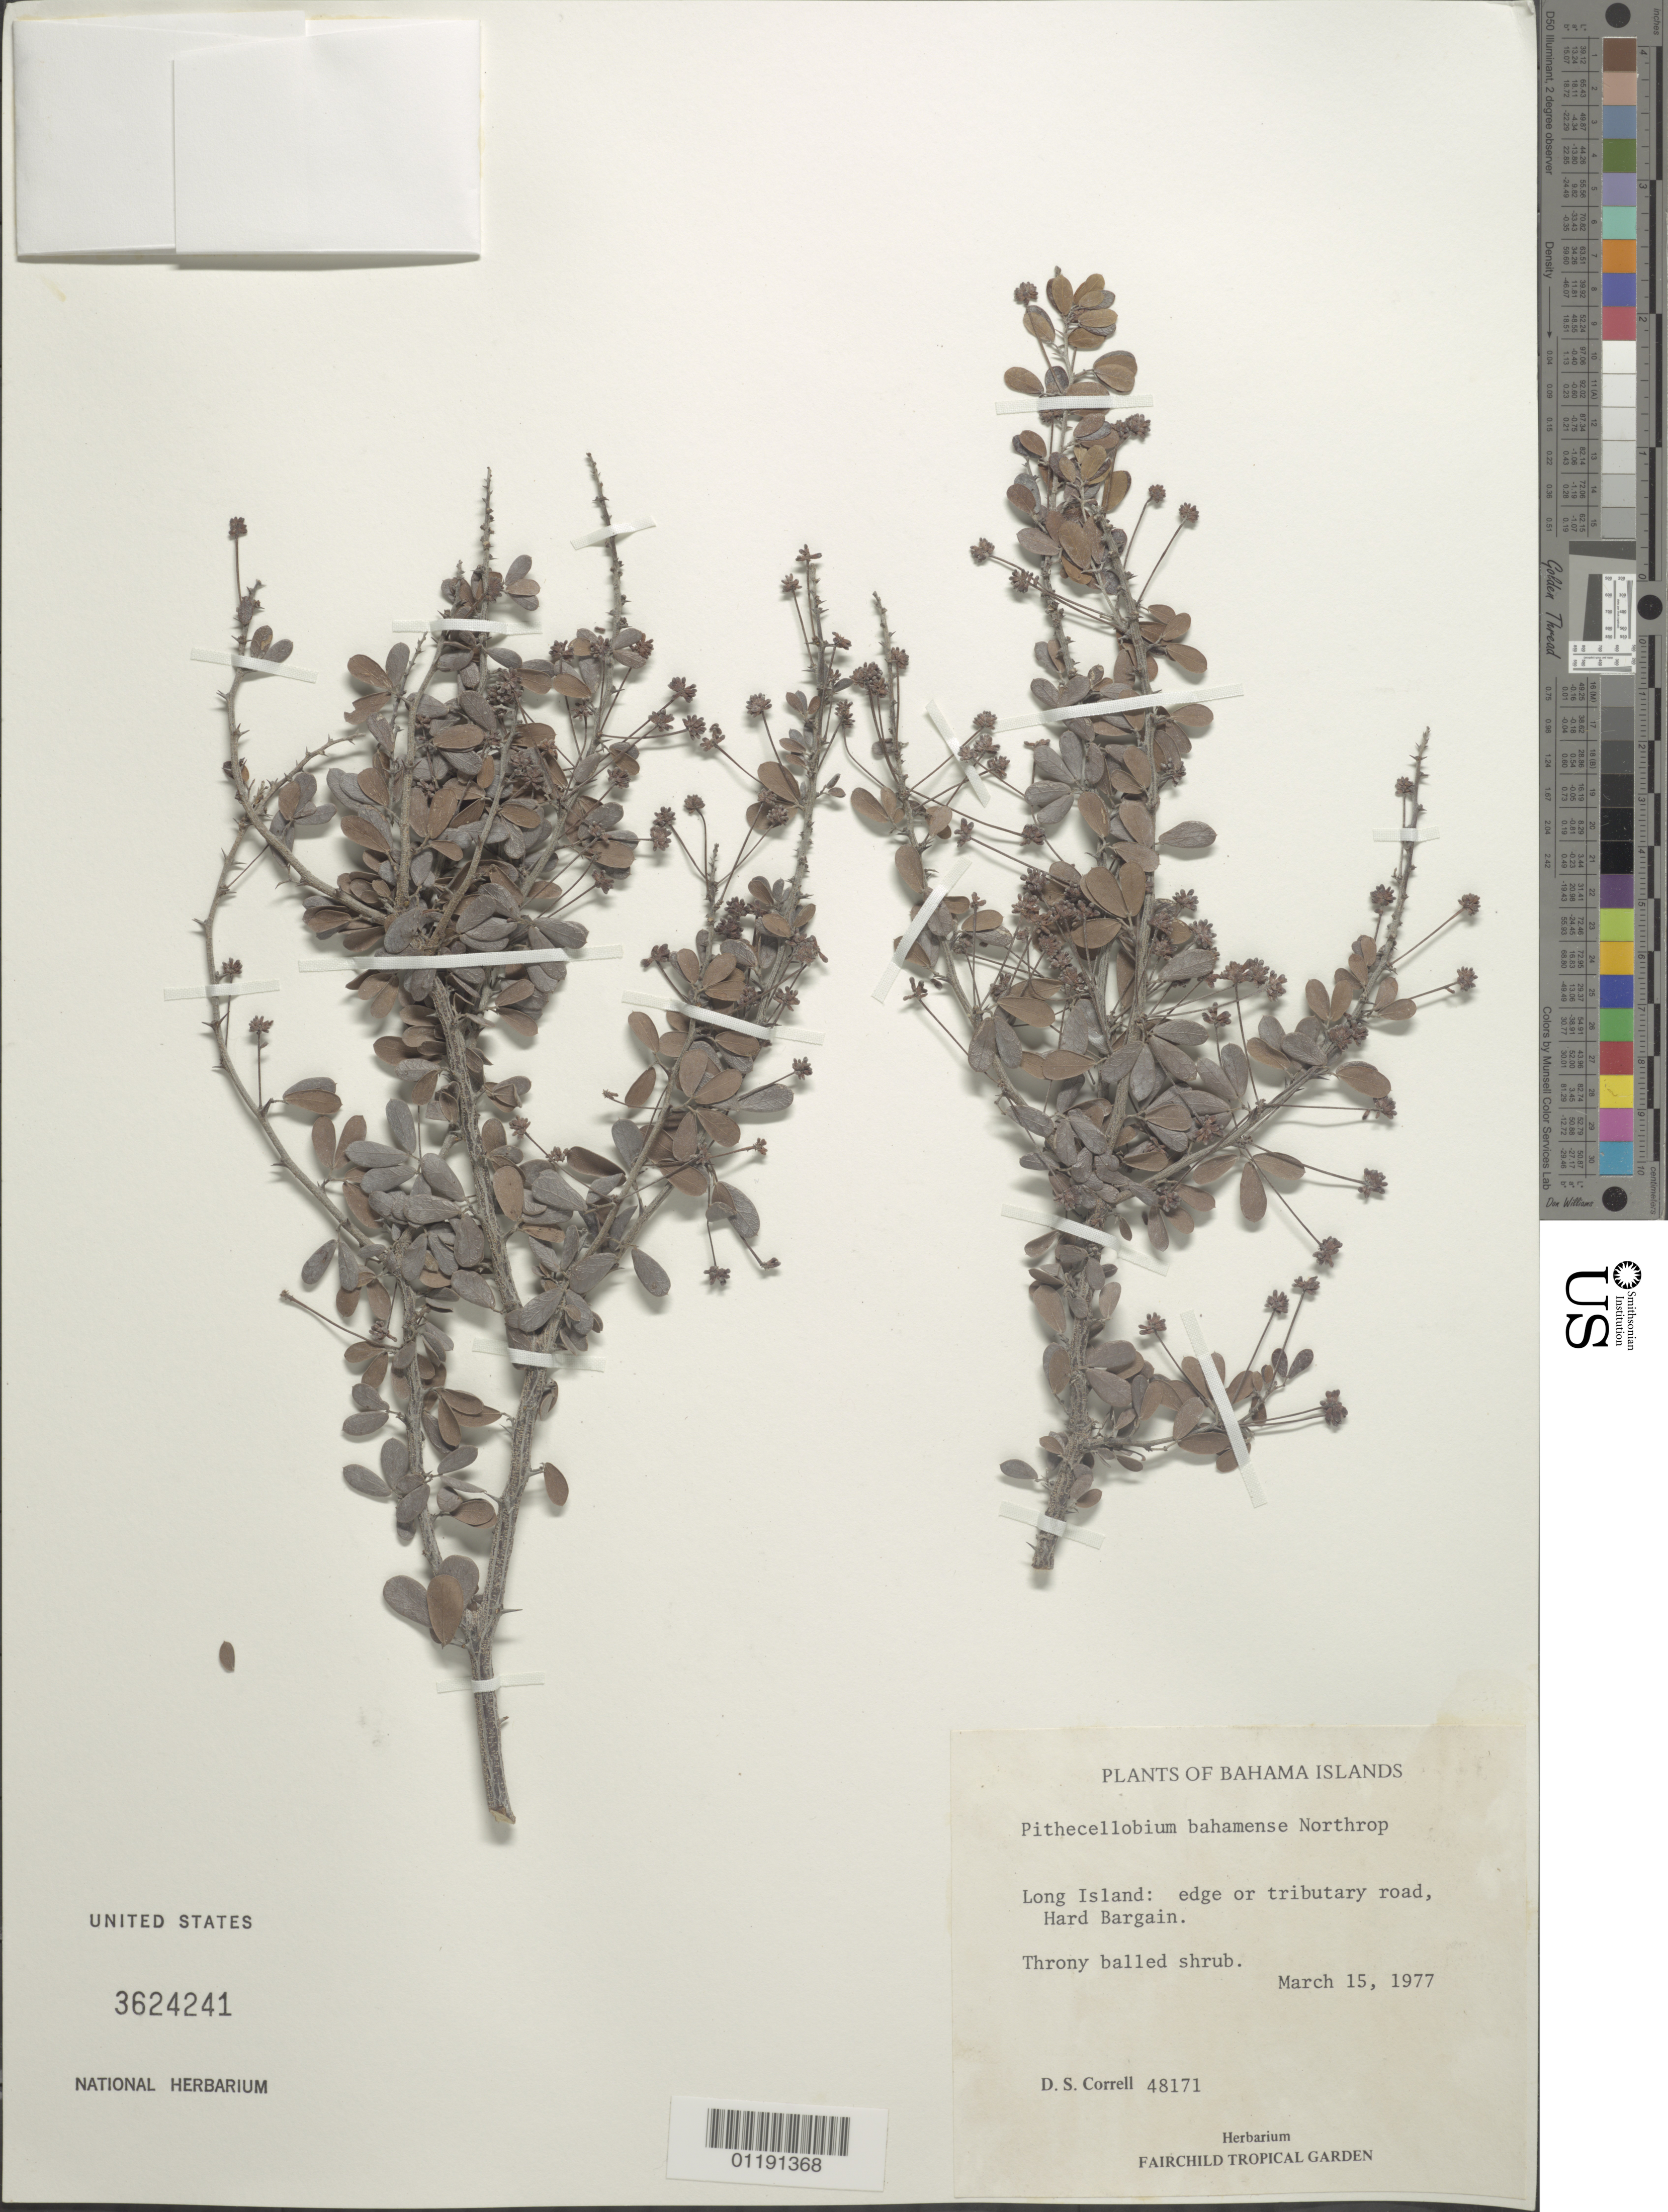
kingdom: Plantae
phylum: Tracheophyta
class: Magnoliopsida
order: Fabales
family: Fabaceae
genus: Pithecellobium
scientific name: Pithecellobium bahamense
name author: Northr.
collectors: D. S. Correll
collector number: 48171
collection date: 1977-03-15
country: Bahamas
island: Long Island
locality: Edge or tributary road, Hard Bargain.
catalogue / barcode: US 3624241